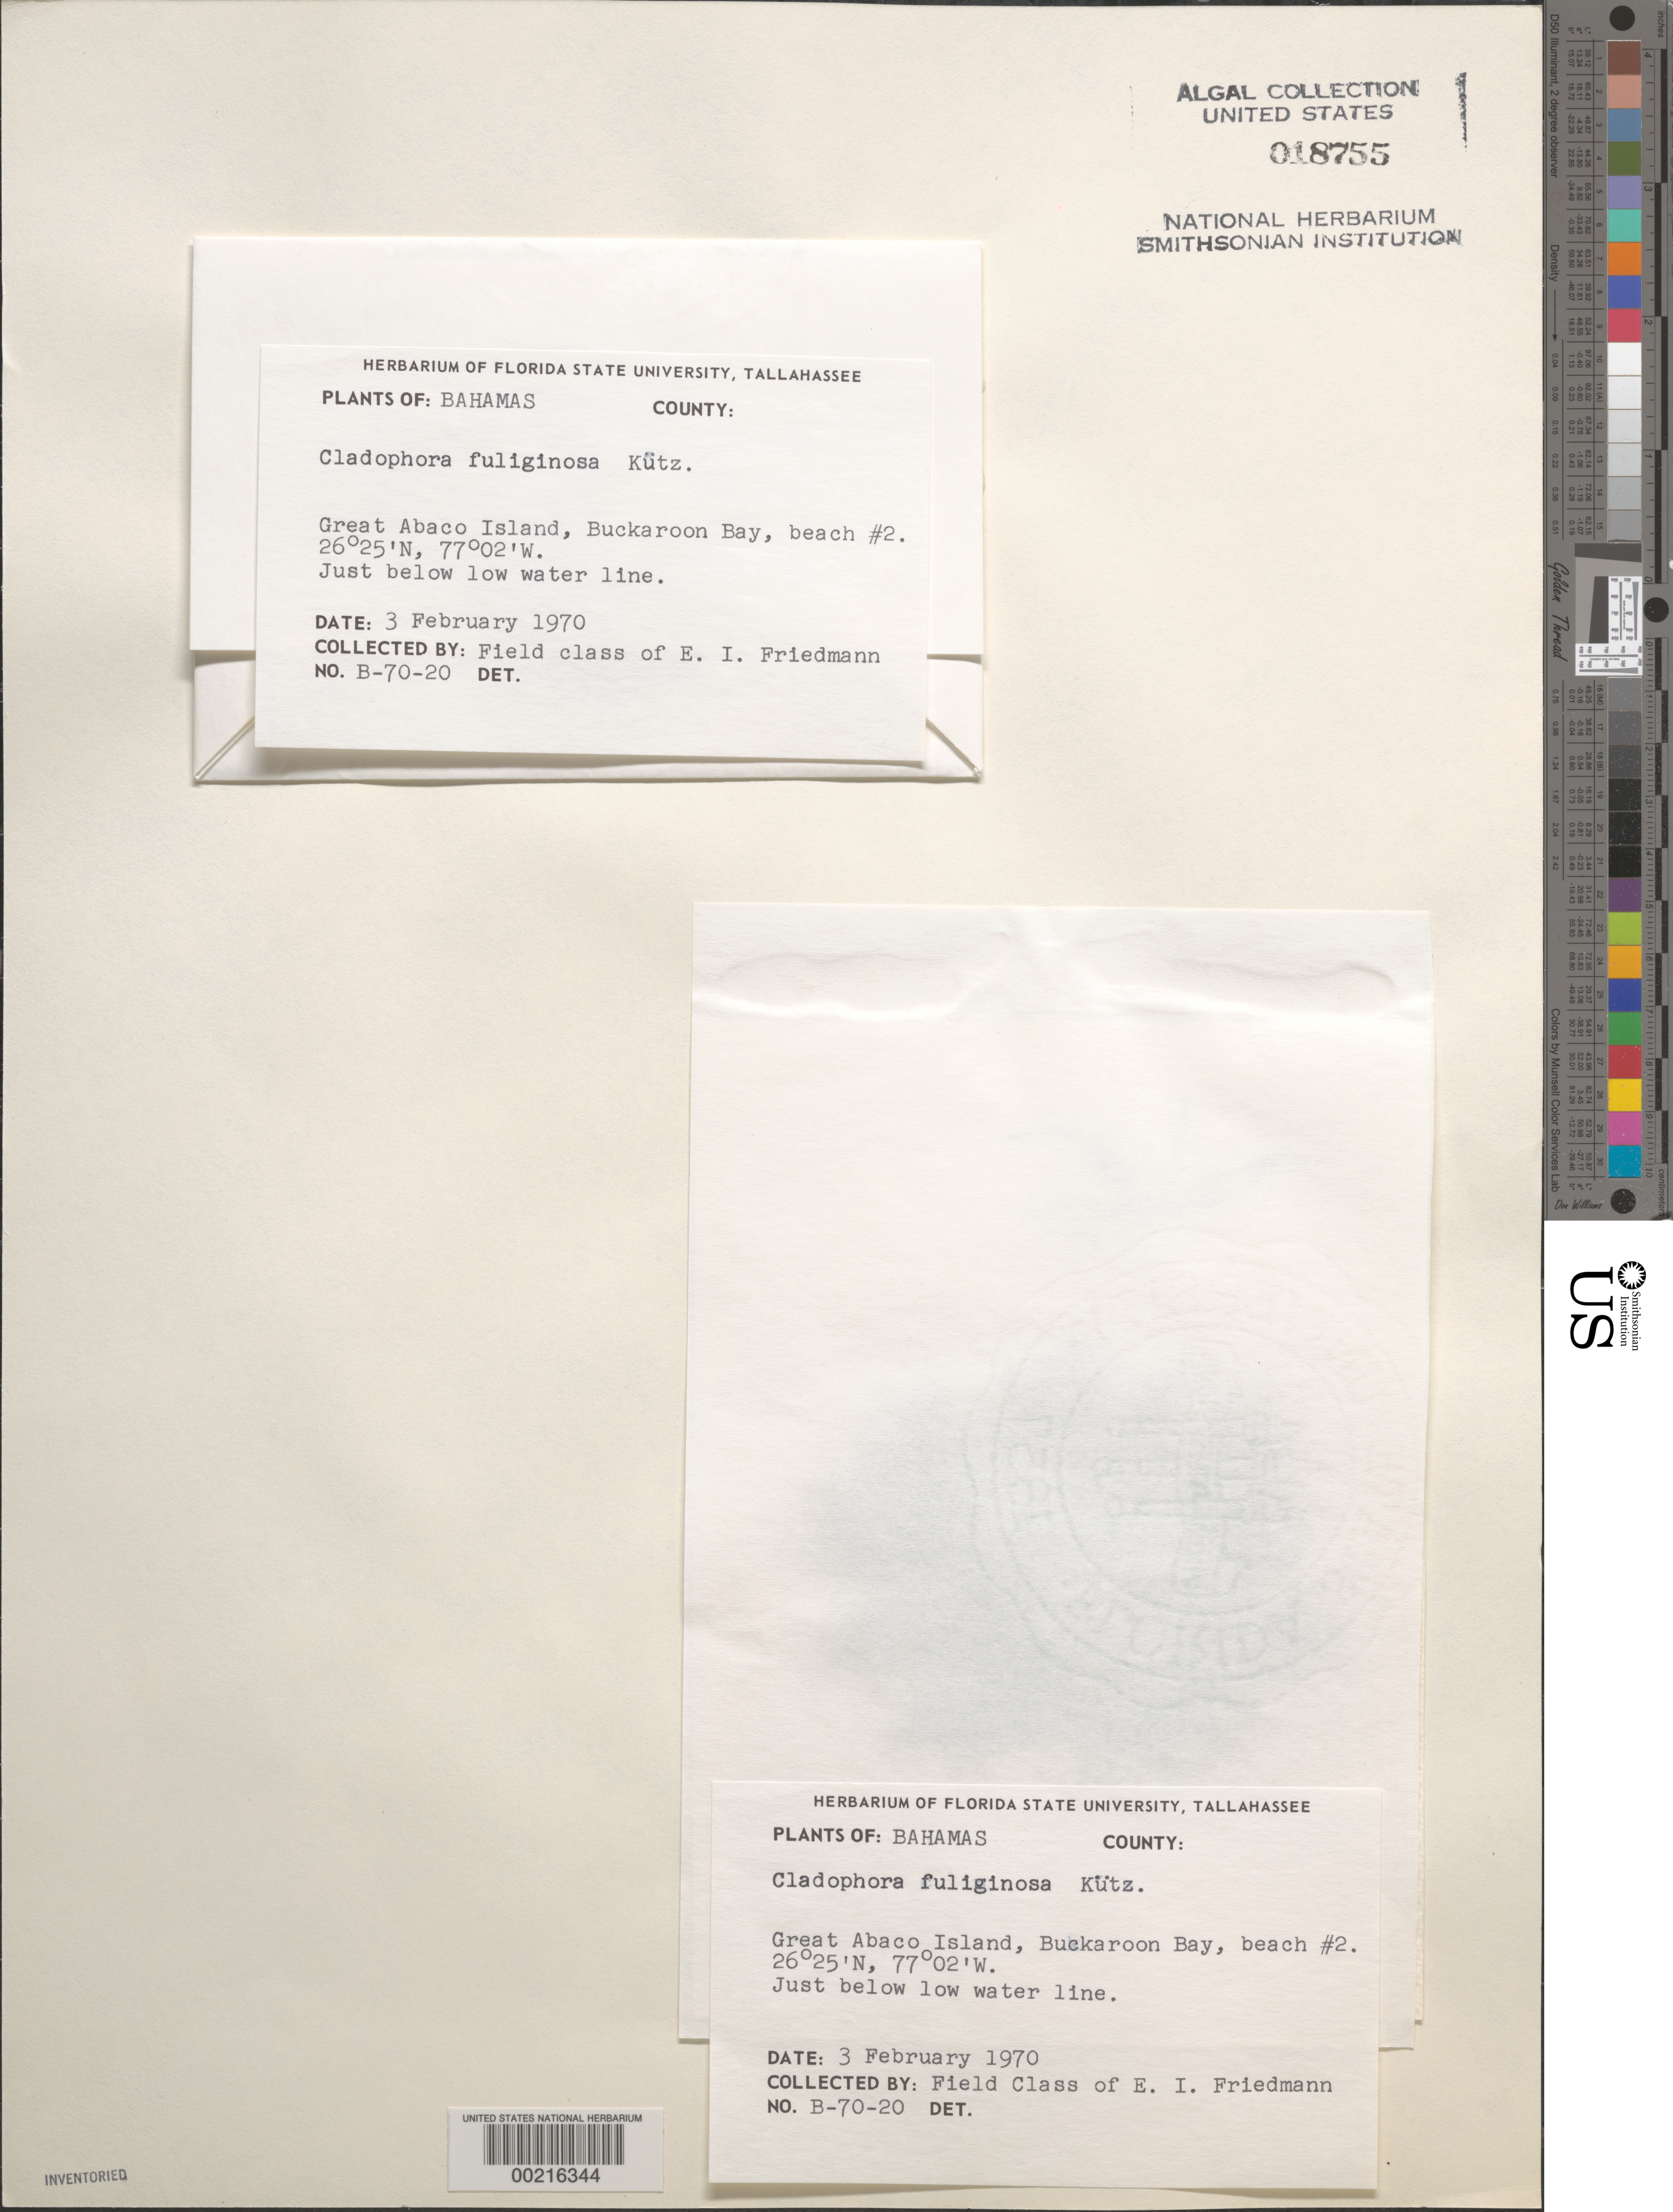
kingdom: Plantae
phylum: Chlorophyta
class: Ulvophyceae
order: Cladophorales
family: Cladophoraceae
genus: Cladophora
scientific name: Cladophora fuliginosa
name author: Kütz.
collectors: E. Friedmann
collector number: B-70-20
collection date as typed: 03 Feb 1970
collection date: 1970-02-03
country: Bahamas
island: Great Abaco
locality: Buckaroon Bay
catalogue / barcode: US 18755